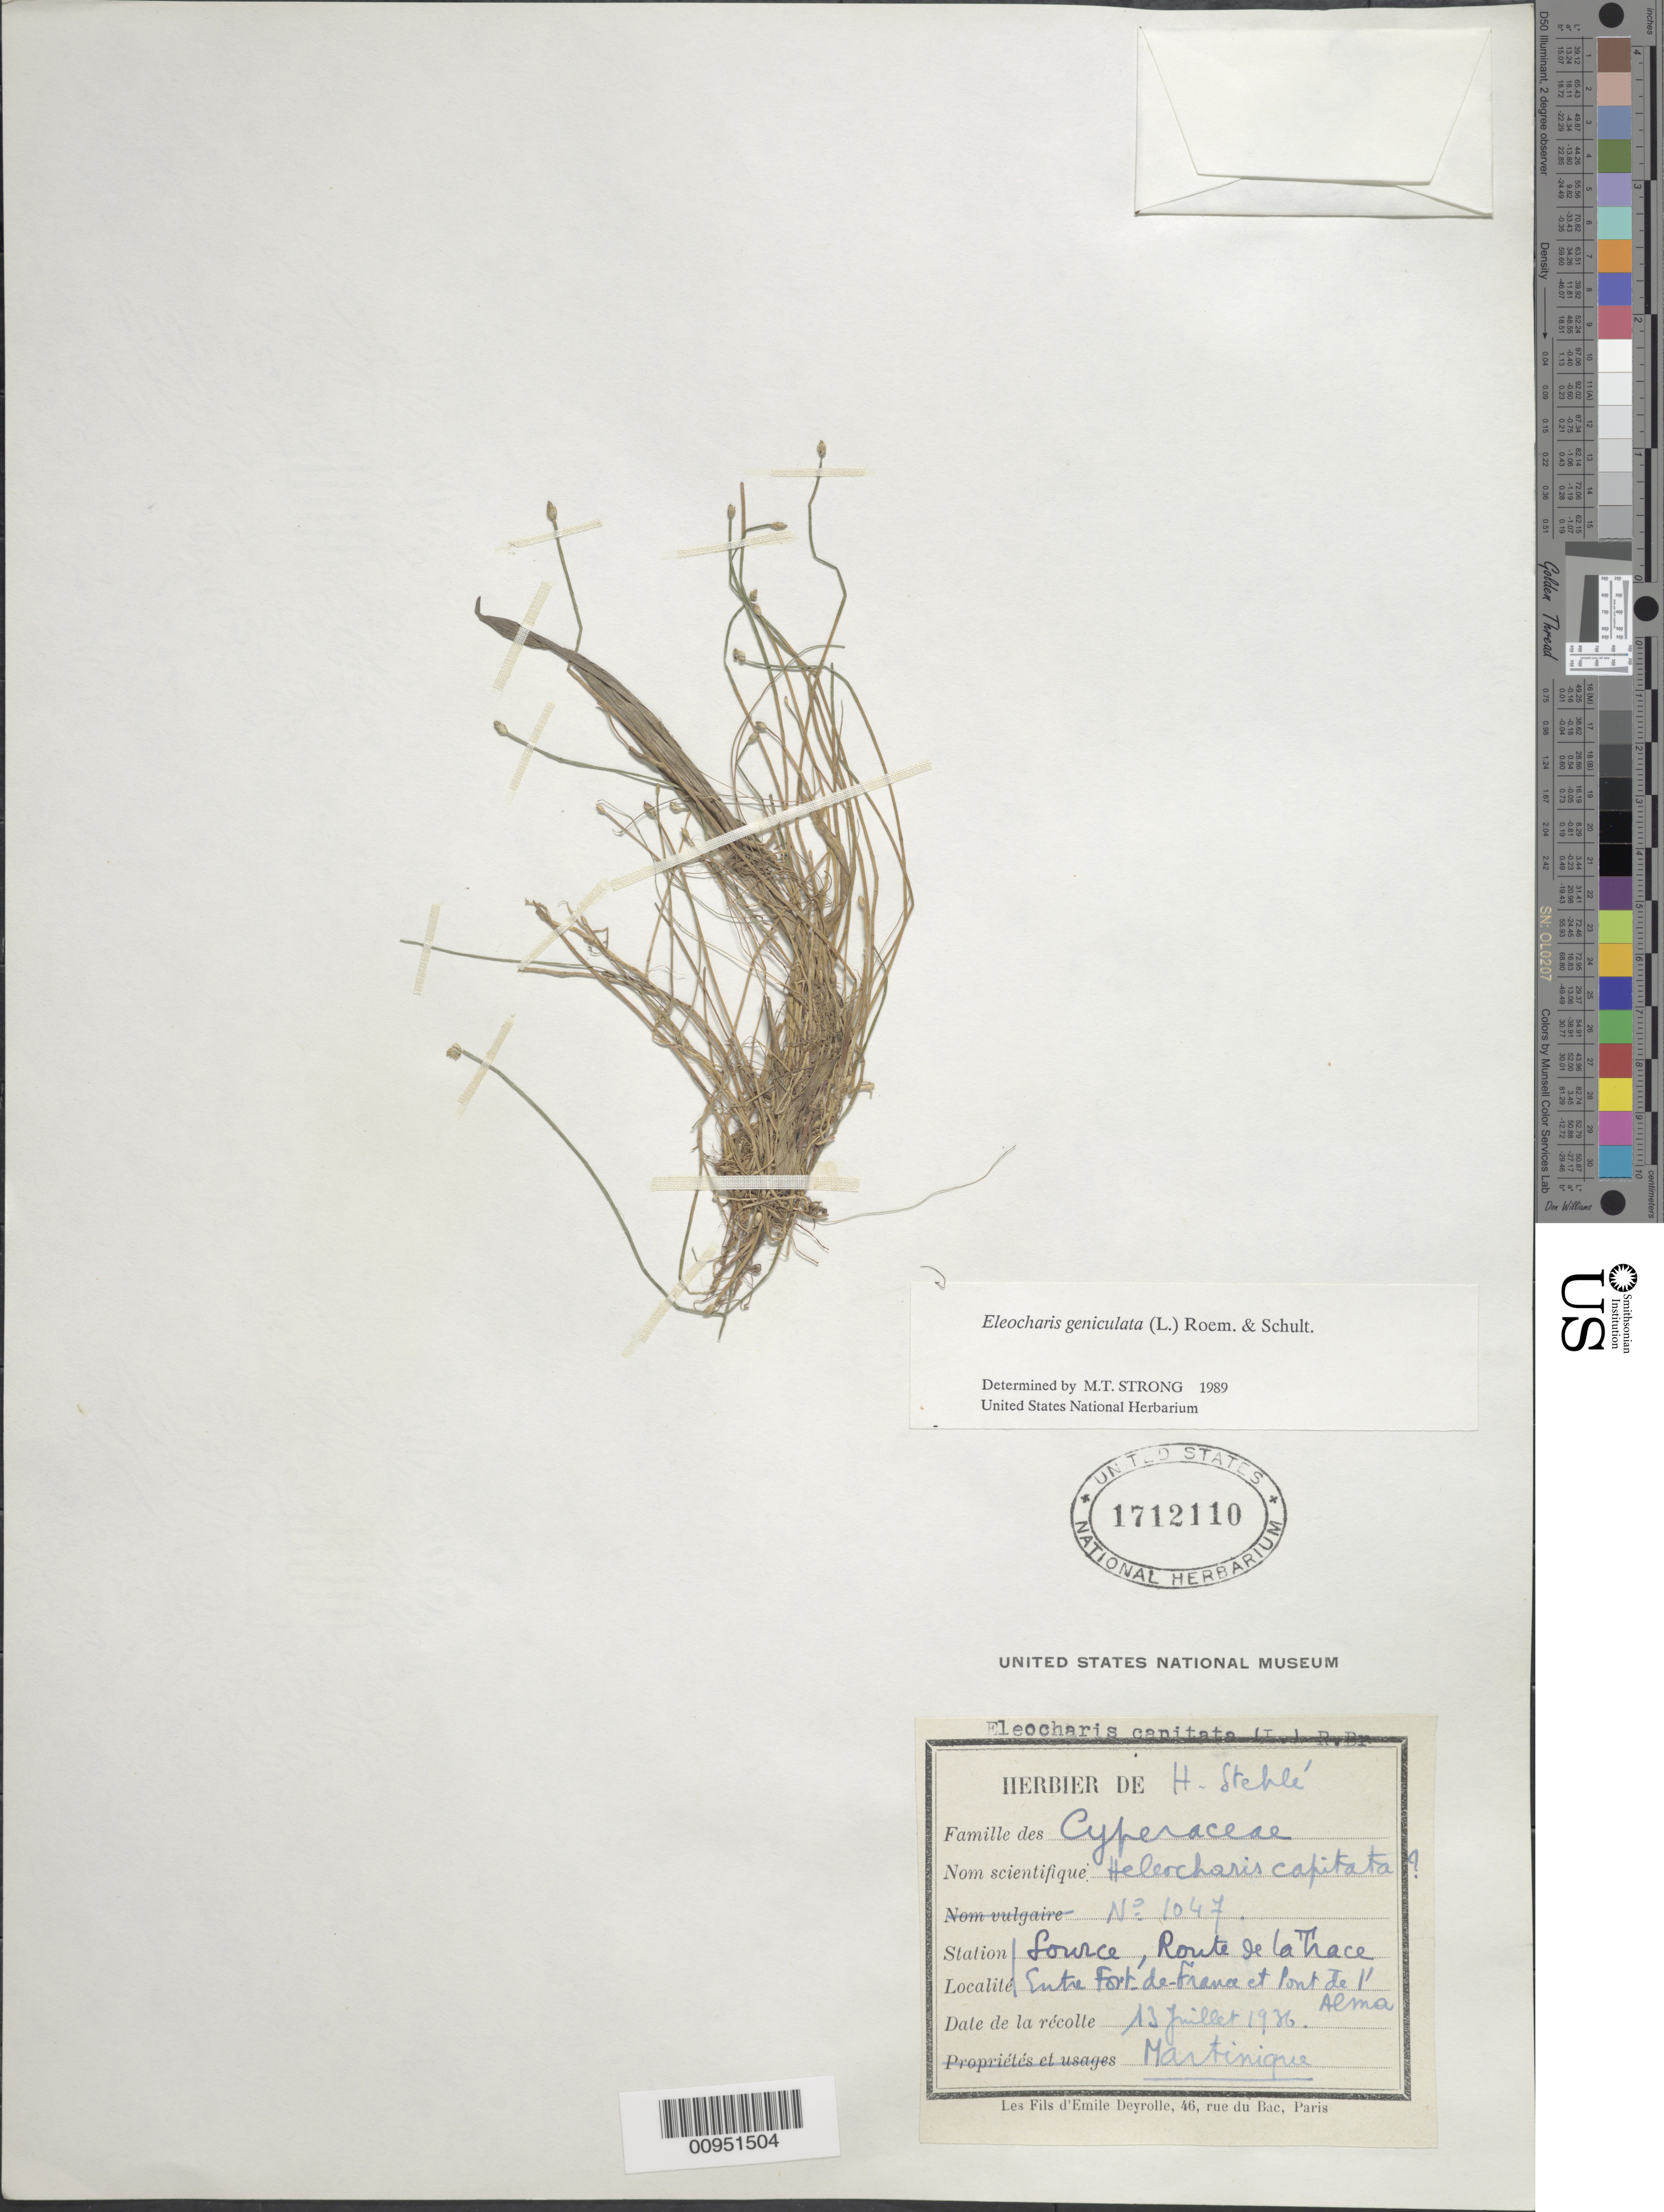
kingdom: Plantae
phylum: Tracheophyta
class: Liliopsida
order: Poales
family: Cyperaceae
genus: Eleocharis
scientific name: Eleocharis geniculata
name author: (L.) Roem. & Schult.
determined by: Strong, M. T., (US), Smithsonian Institution - National Museum of Natural History (UNITED STATES)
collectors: H. Stehlé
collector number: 1047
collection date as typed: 13 Jul 1936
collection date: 1936-07-13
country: Martinique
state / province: Fort-de-France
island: Martinique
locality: Source, Route de "la hace" entre Fort de France et Pont de l' Alma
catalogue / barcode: US 1712110